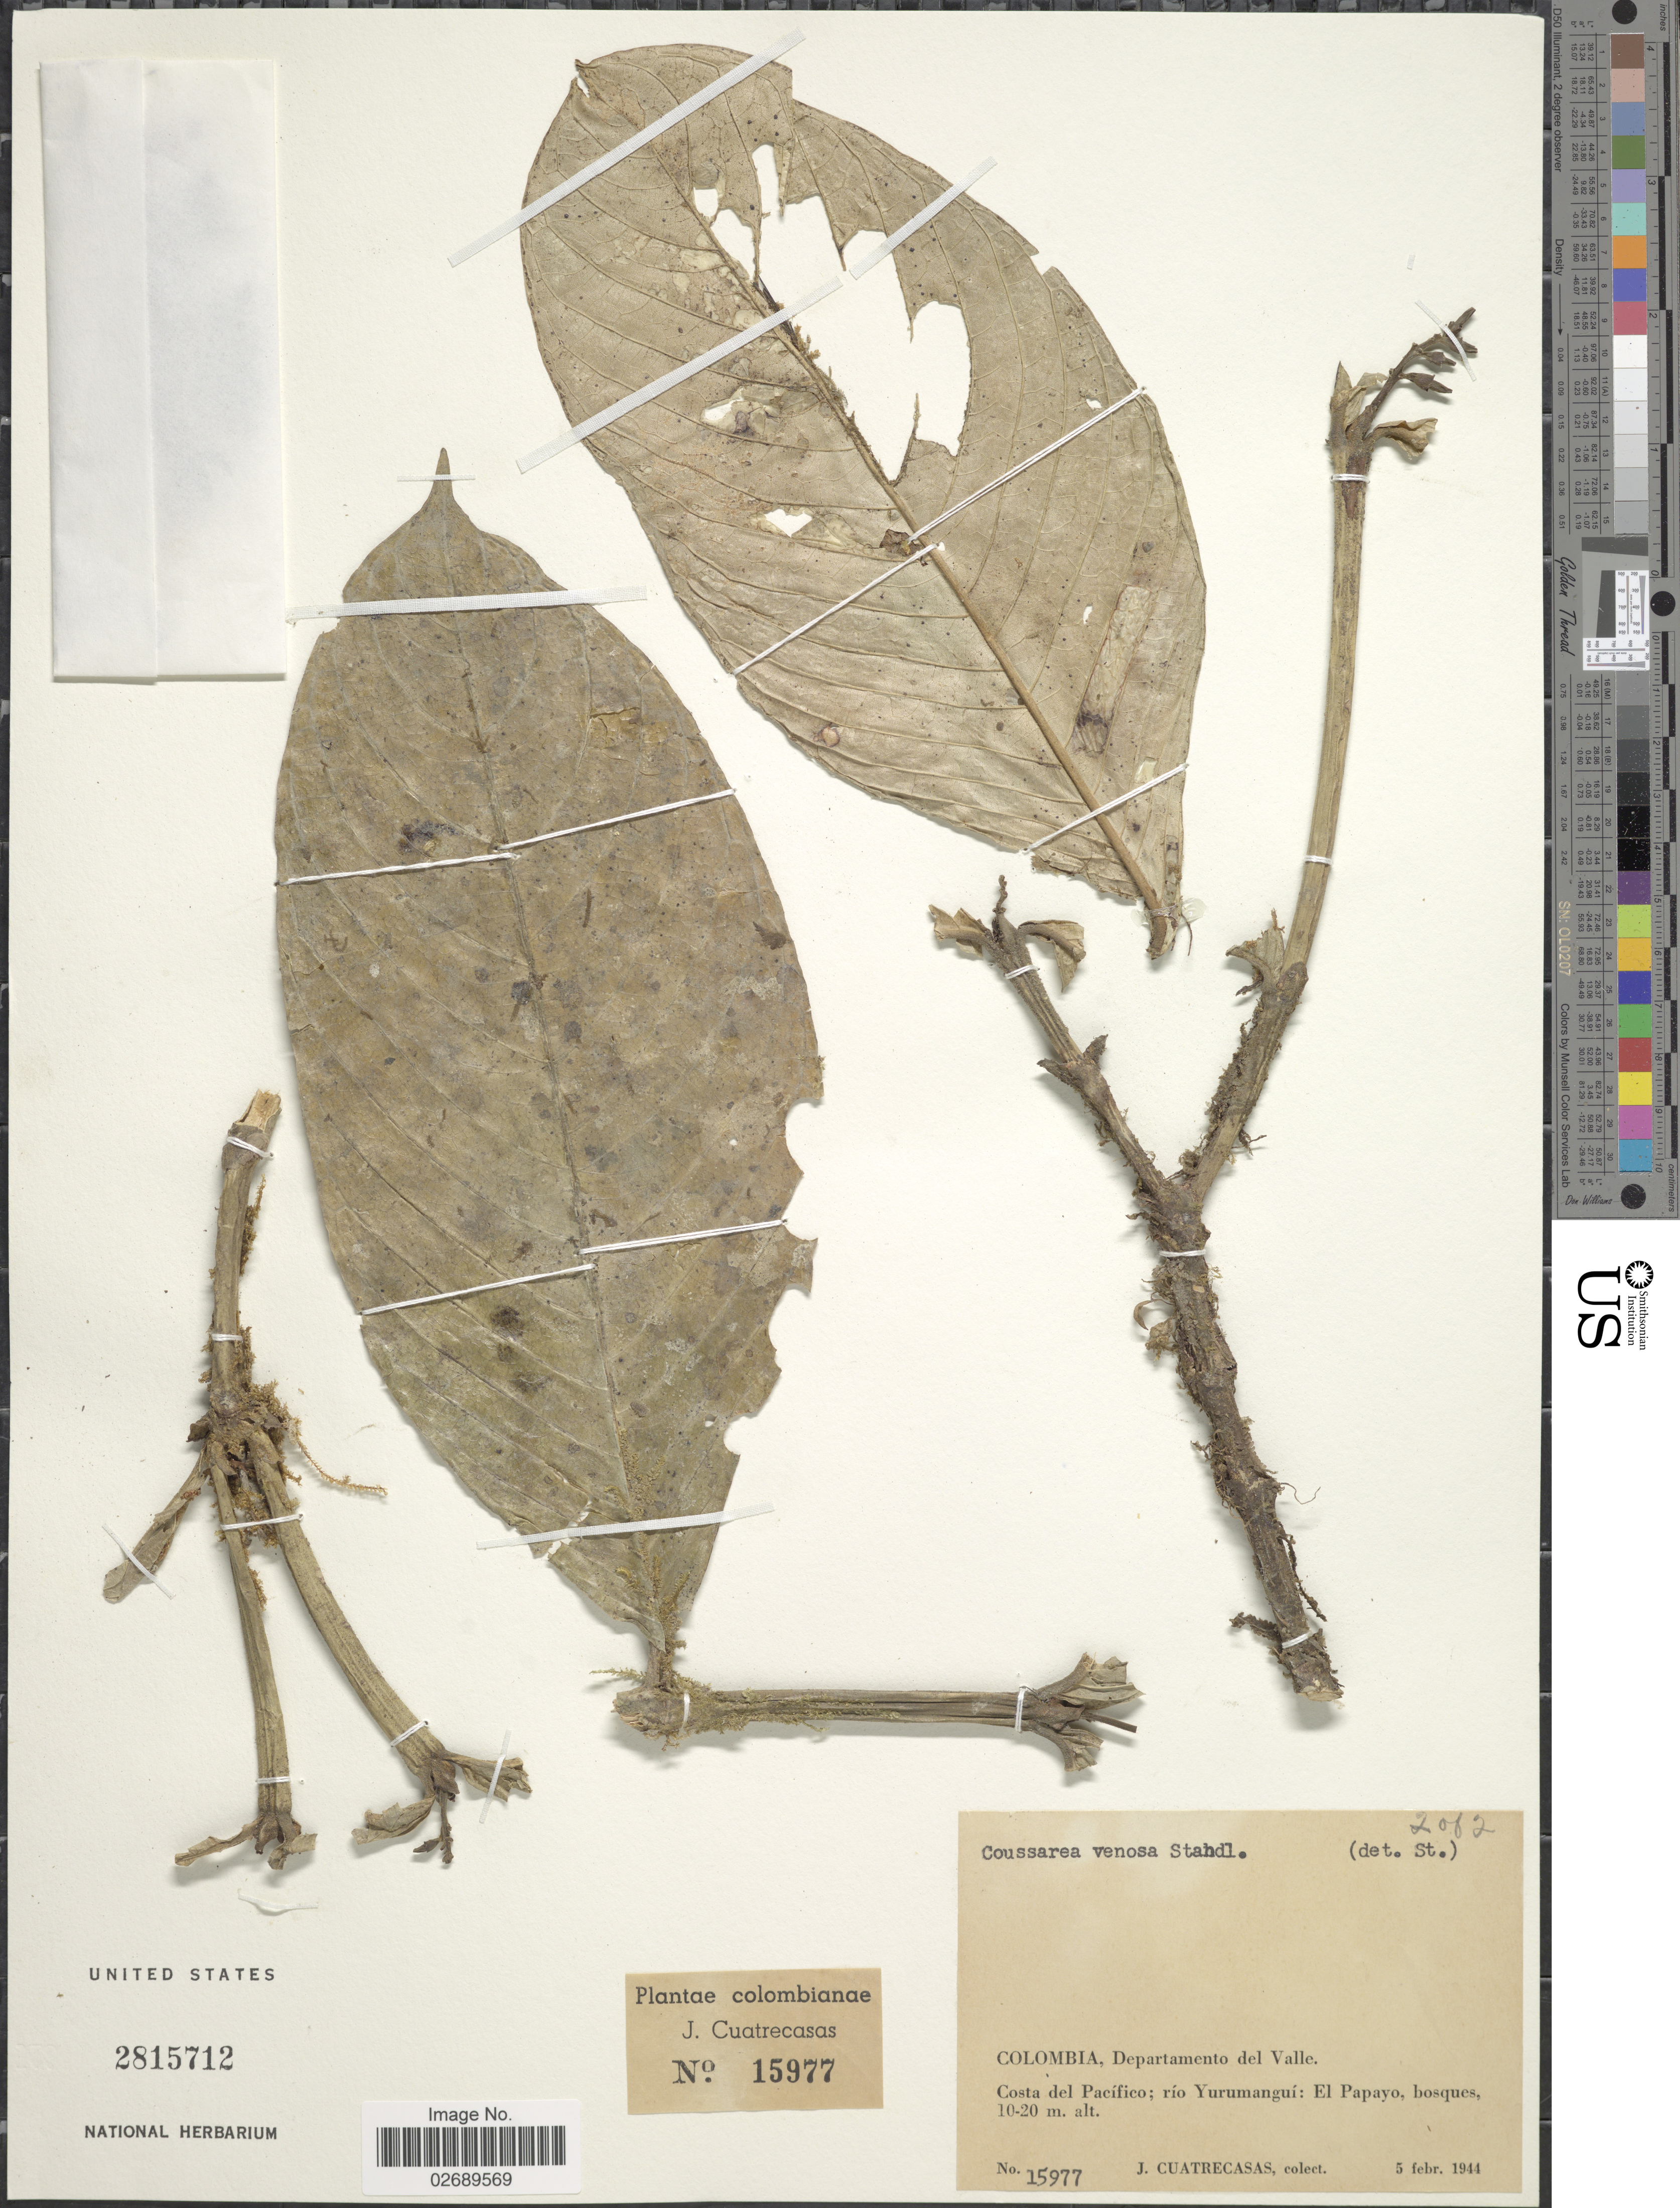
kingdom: Plantae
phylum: Tracheophyta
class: Magnoliopsida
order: Gentianales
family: Rubiaceae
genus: Coussarea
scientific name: Coussarea venosa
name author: Standl.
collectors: J. Cuatrecasas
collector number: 15977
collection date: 1944-02-05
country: Colombia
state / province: Valle del Cauca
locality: Departamento del Valle. Costa del Pacifico; rio Yurumangui; El Papayo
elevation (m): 10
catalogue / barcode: US 2815712